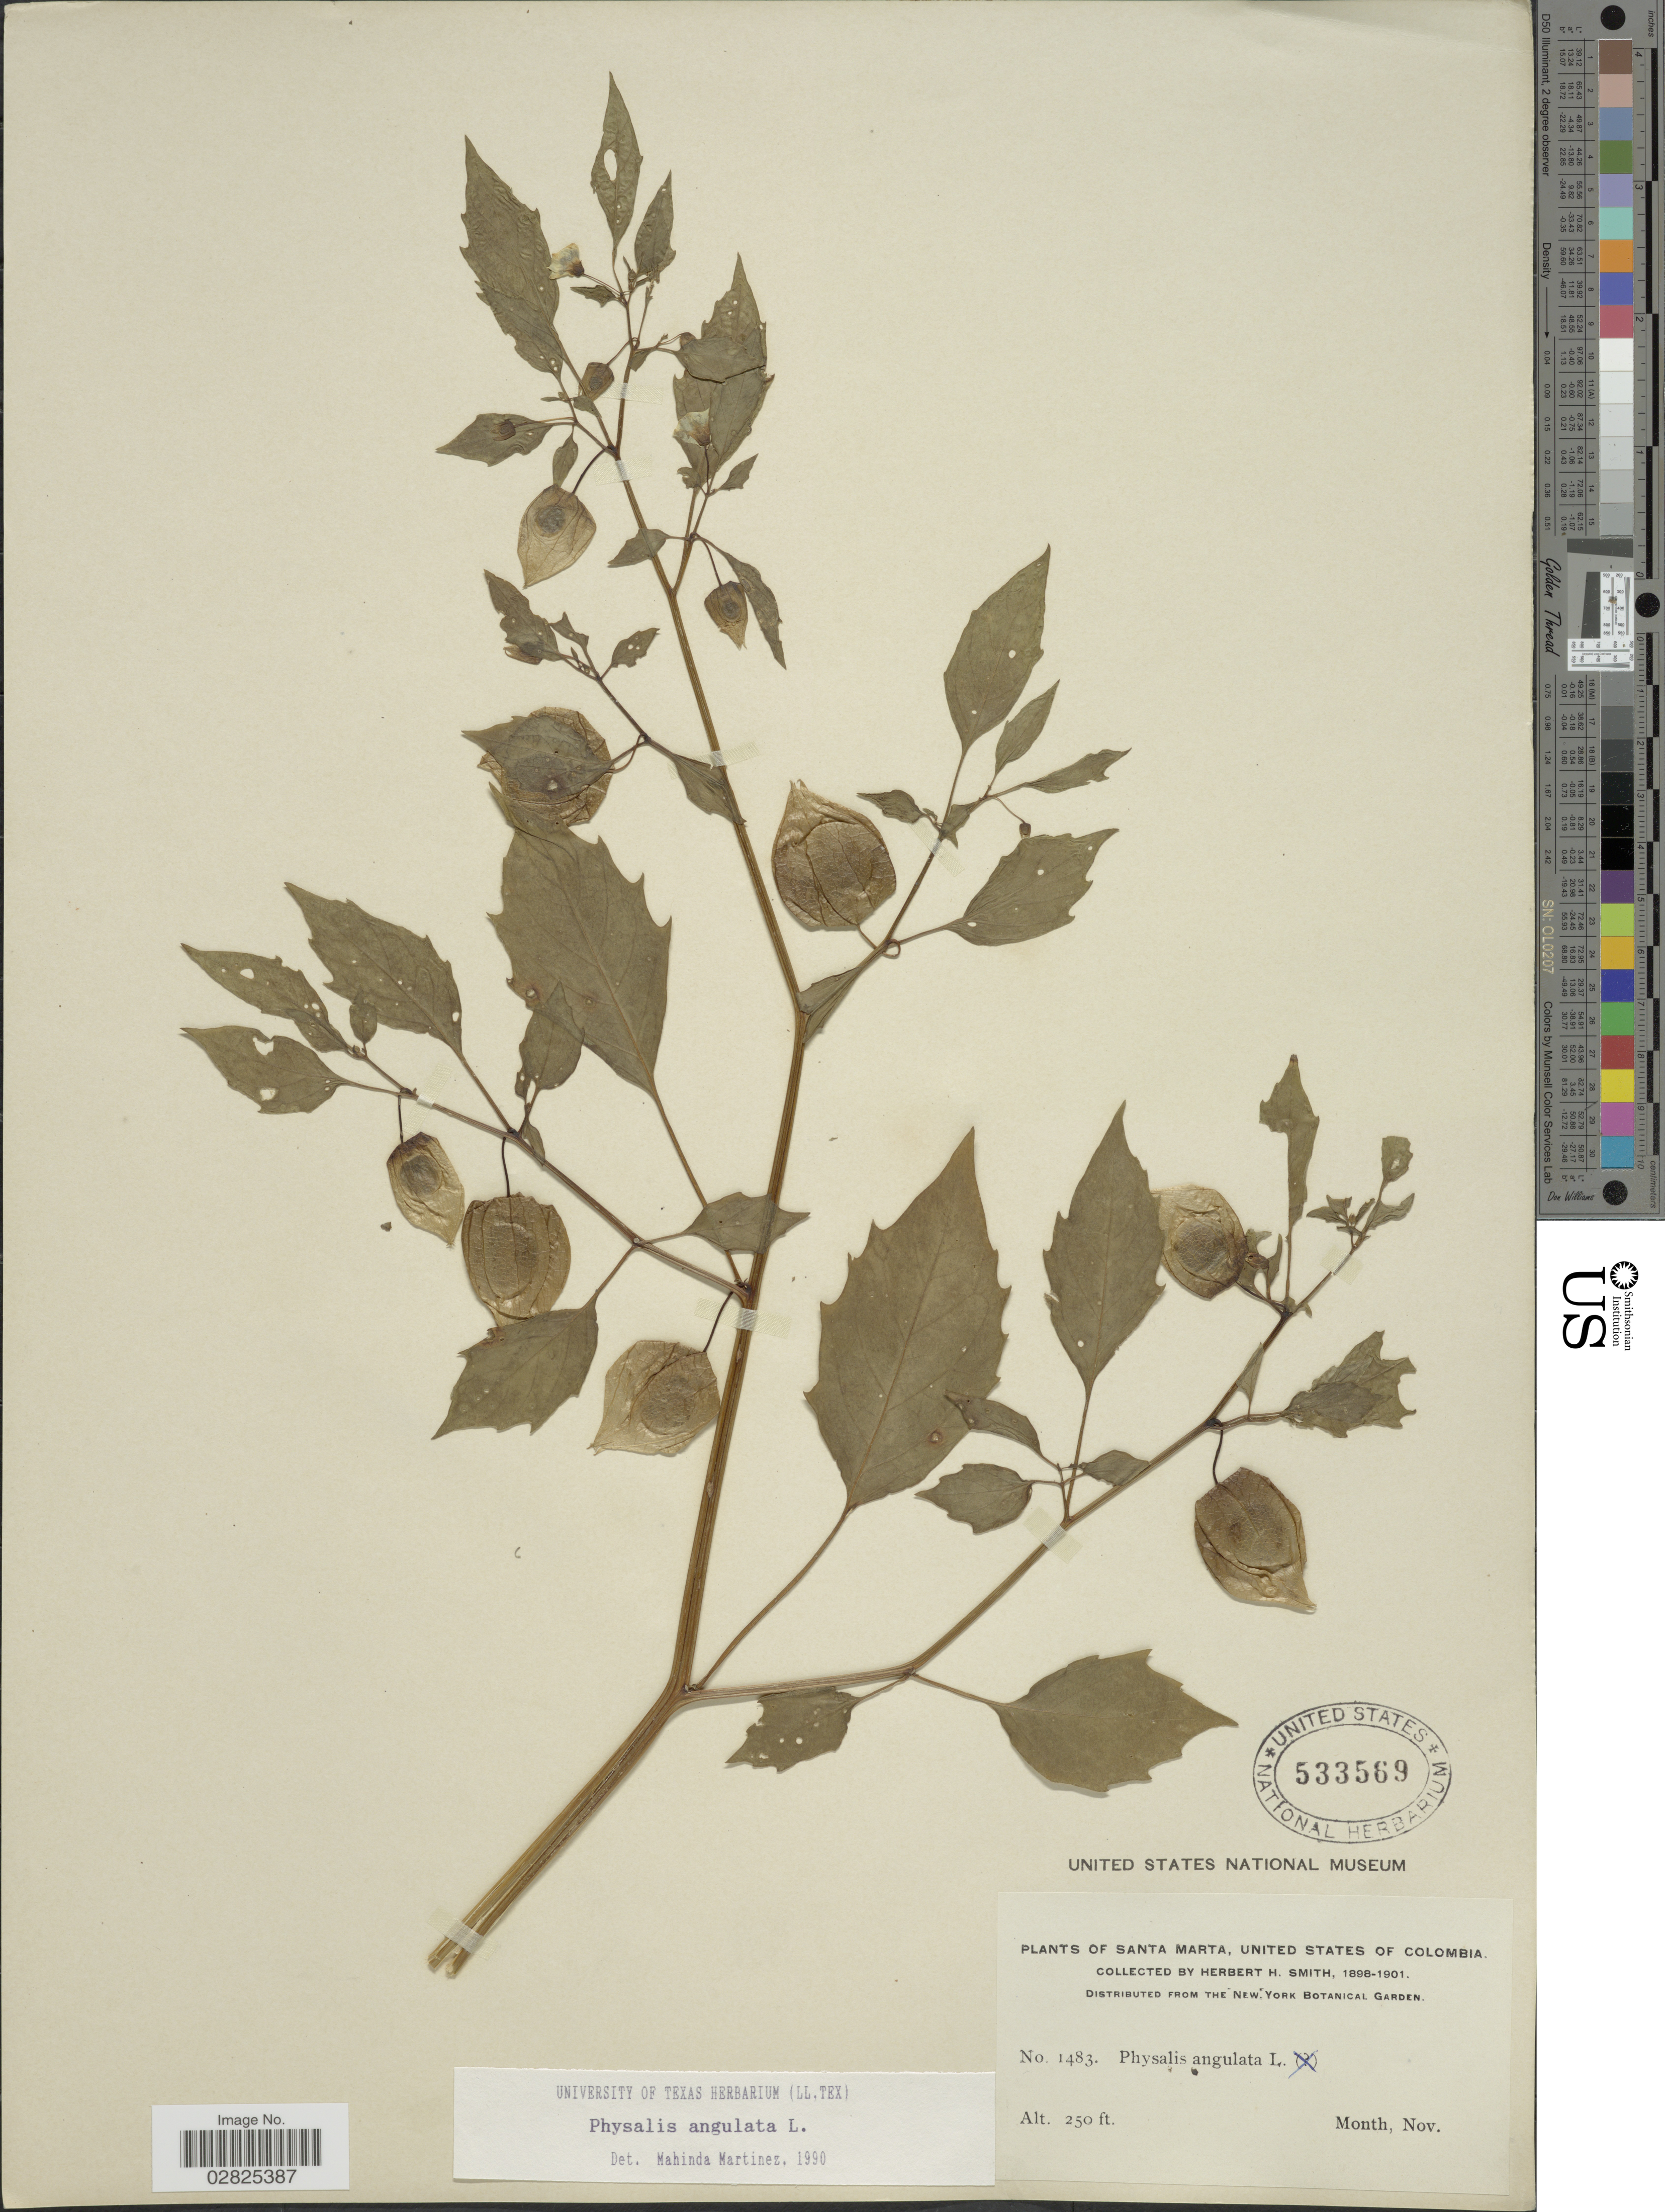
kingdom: Plantae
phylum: Tracheophyta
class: Magnoliopsida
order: Solanales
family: Solanaceae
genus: Physalis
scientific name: Physalis angulata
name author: L.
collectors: Herbert H. Smith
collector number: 1483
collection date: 1898-11/1901-11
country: Colombia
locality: Santa Marta, United States of Colombia.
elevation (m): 76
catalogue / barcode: US 533569